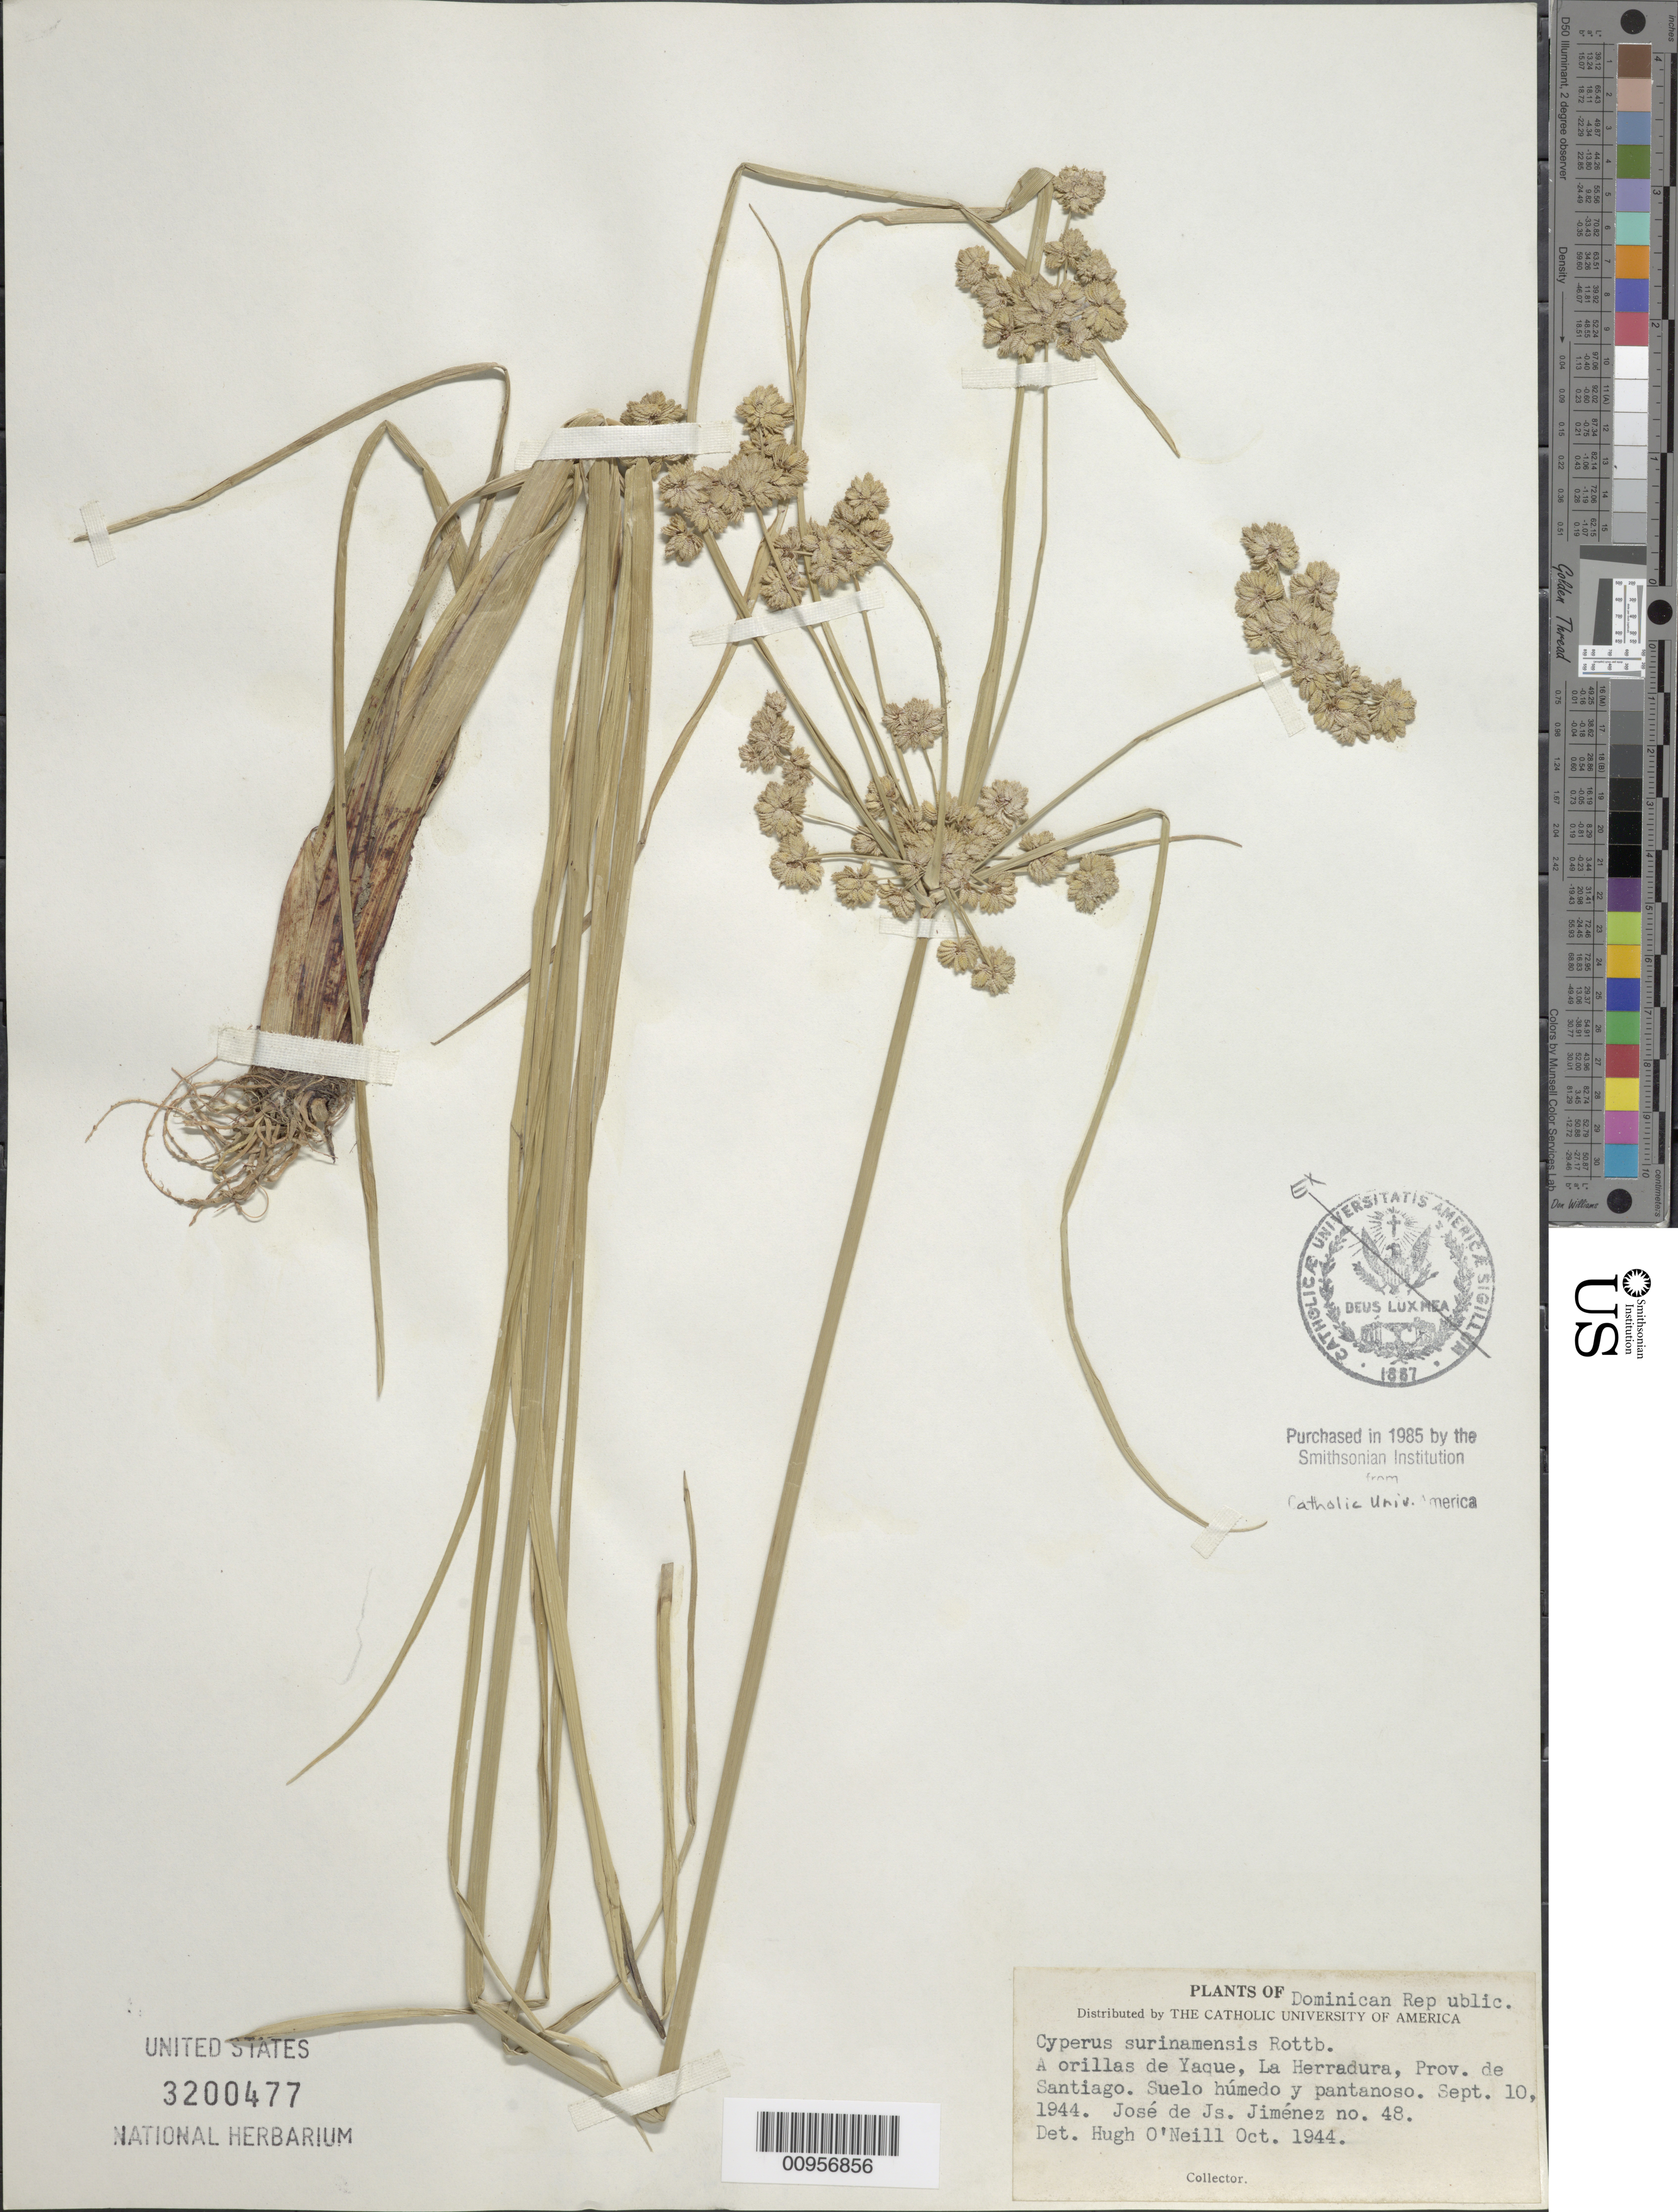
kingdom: Plantae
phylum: Tracheophyta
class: Liliopsida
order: Poales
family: Cyperaceae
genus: Cyperus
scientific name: Cyperus surinamensis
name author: Rottb.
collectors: J. J. Jiménez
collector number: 48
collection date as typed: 10 Sep 1944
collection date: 1944-09-10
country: Dominican Republic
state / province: Santiago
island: Hispaniola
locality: A orillas de Yaque, La Herradura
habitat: Suelo húmedo y pantanoso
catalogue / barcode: US 3200477